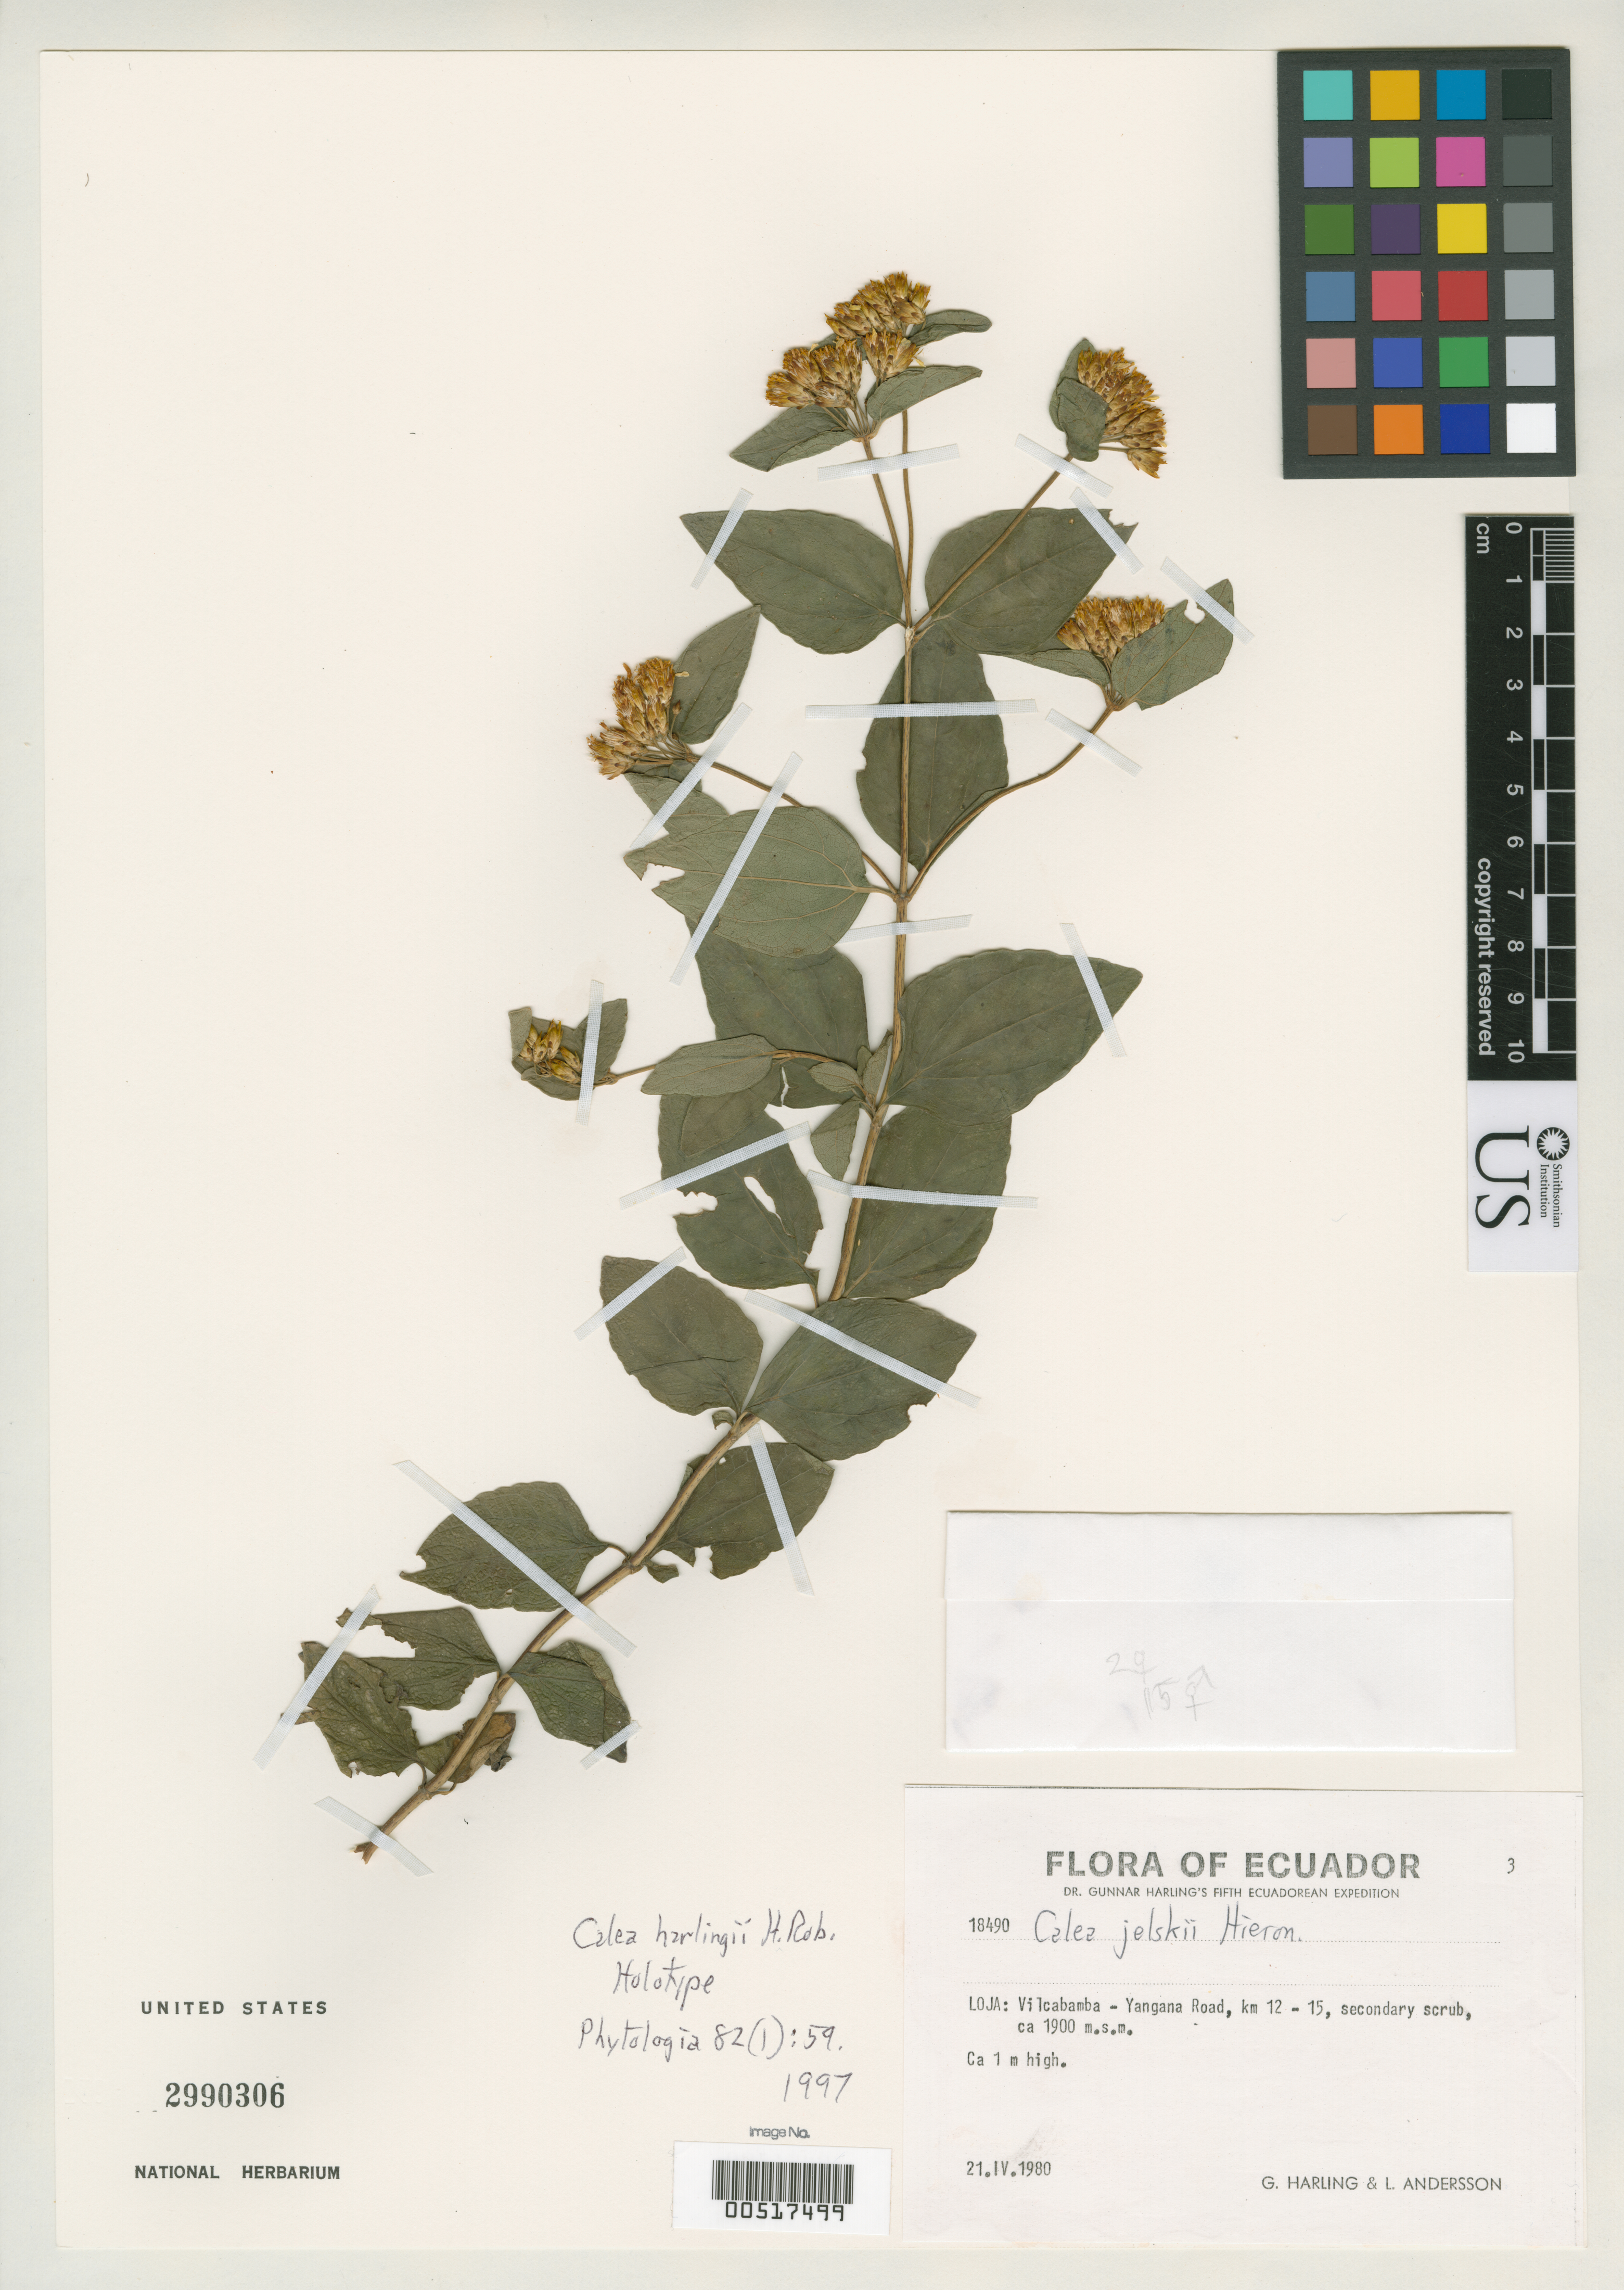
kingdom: Plantae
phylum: Tracheophyta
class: Magnoliopsida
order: Asterales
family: Asteraceae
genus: Calea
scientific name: Calea harlingii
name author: H. Rob.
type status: Holotype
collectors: G. Harling & L. Andersson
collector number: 18490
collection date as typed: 21 Apr 1980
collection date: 1980-04-21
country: Ecuador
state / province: Loja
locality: Vilcabamba - Yangana, km 12-15.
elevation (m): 1900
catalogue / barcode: US 2990306